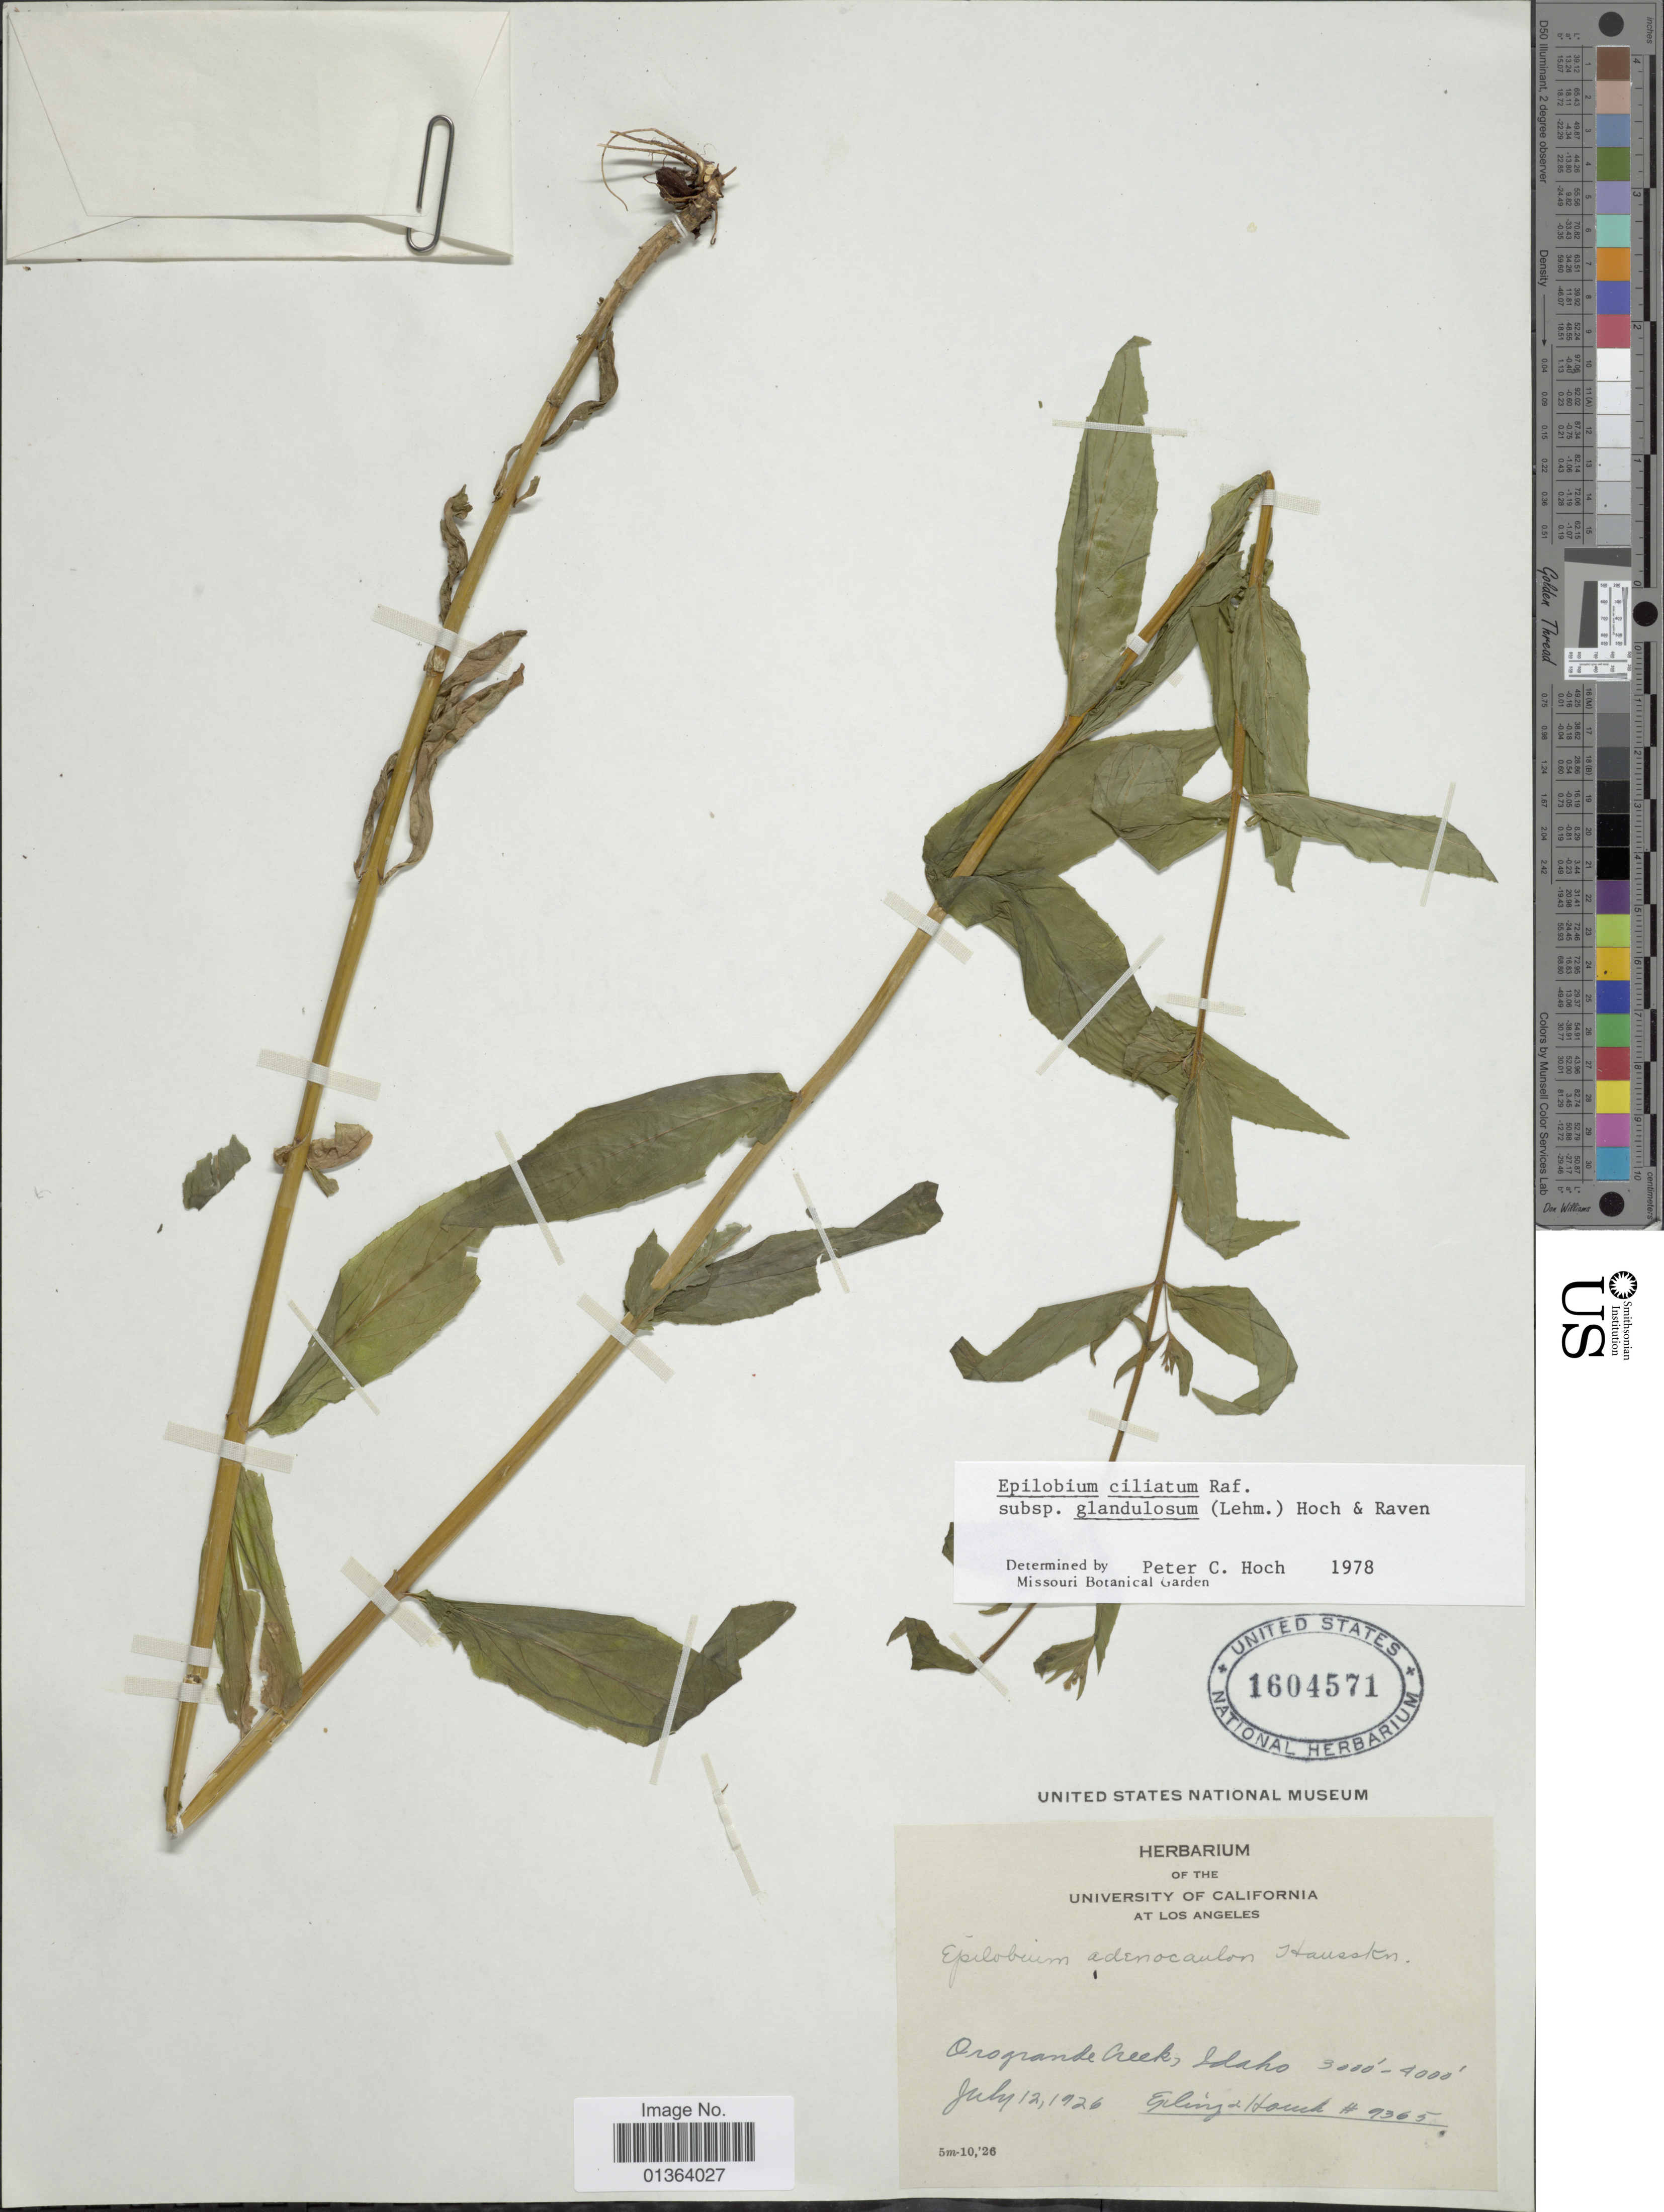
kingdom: Plantae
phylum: Tracheophyta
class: Magnoliopsida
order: Myrtales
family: Onagraceae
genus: Epilobium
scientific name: Epilobium ciliatum subsp. glandulosum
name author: (Lehm.) Hoch & P.H. Raven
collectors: -- Epling & -. Hauch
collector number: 9365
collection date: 1926-07-12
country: United States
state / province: Idaho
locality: Orogrande Creek.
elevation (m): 914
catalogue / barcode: US 1604571